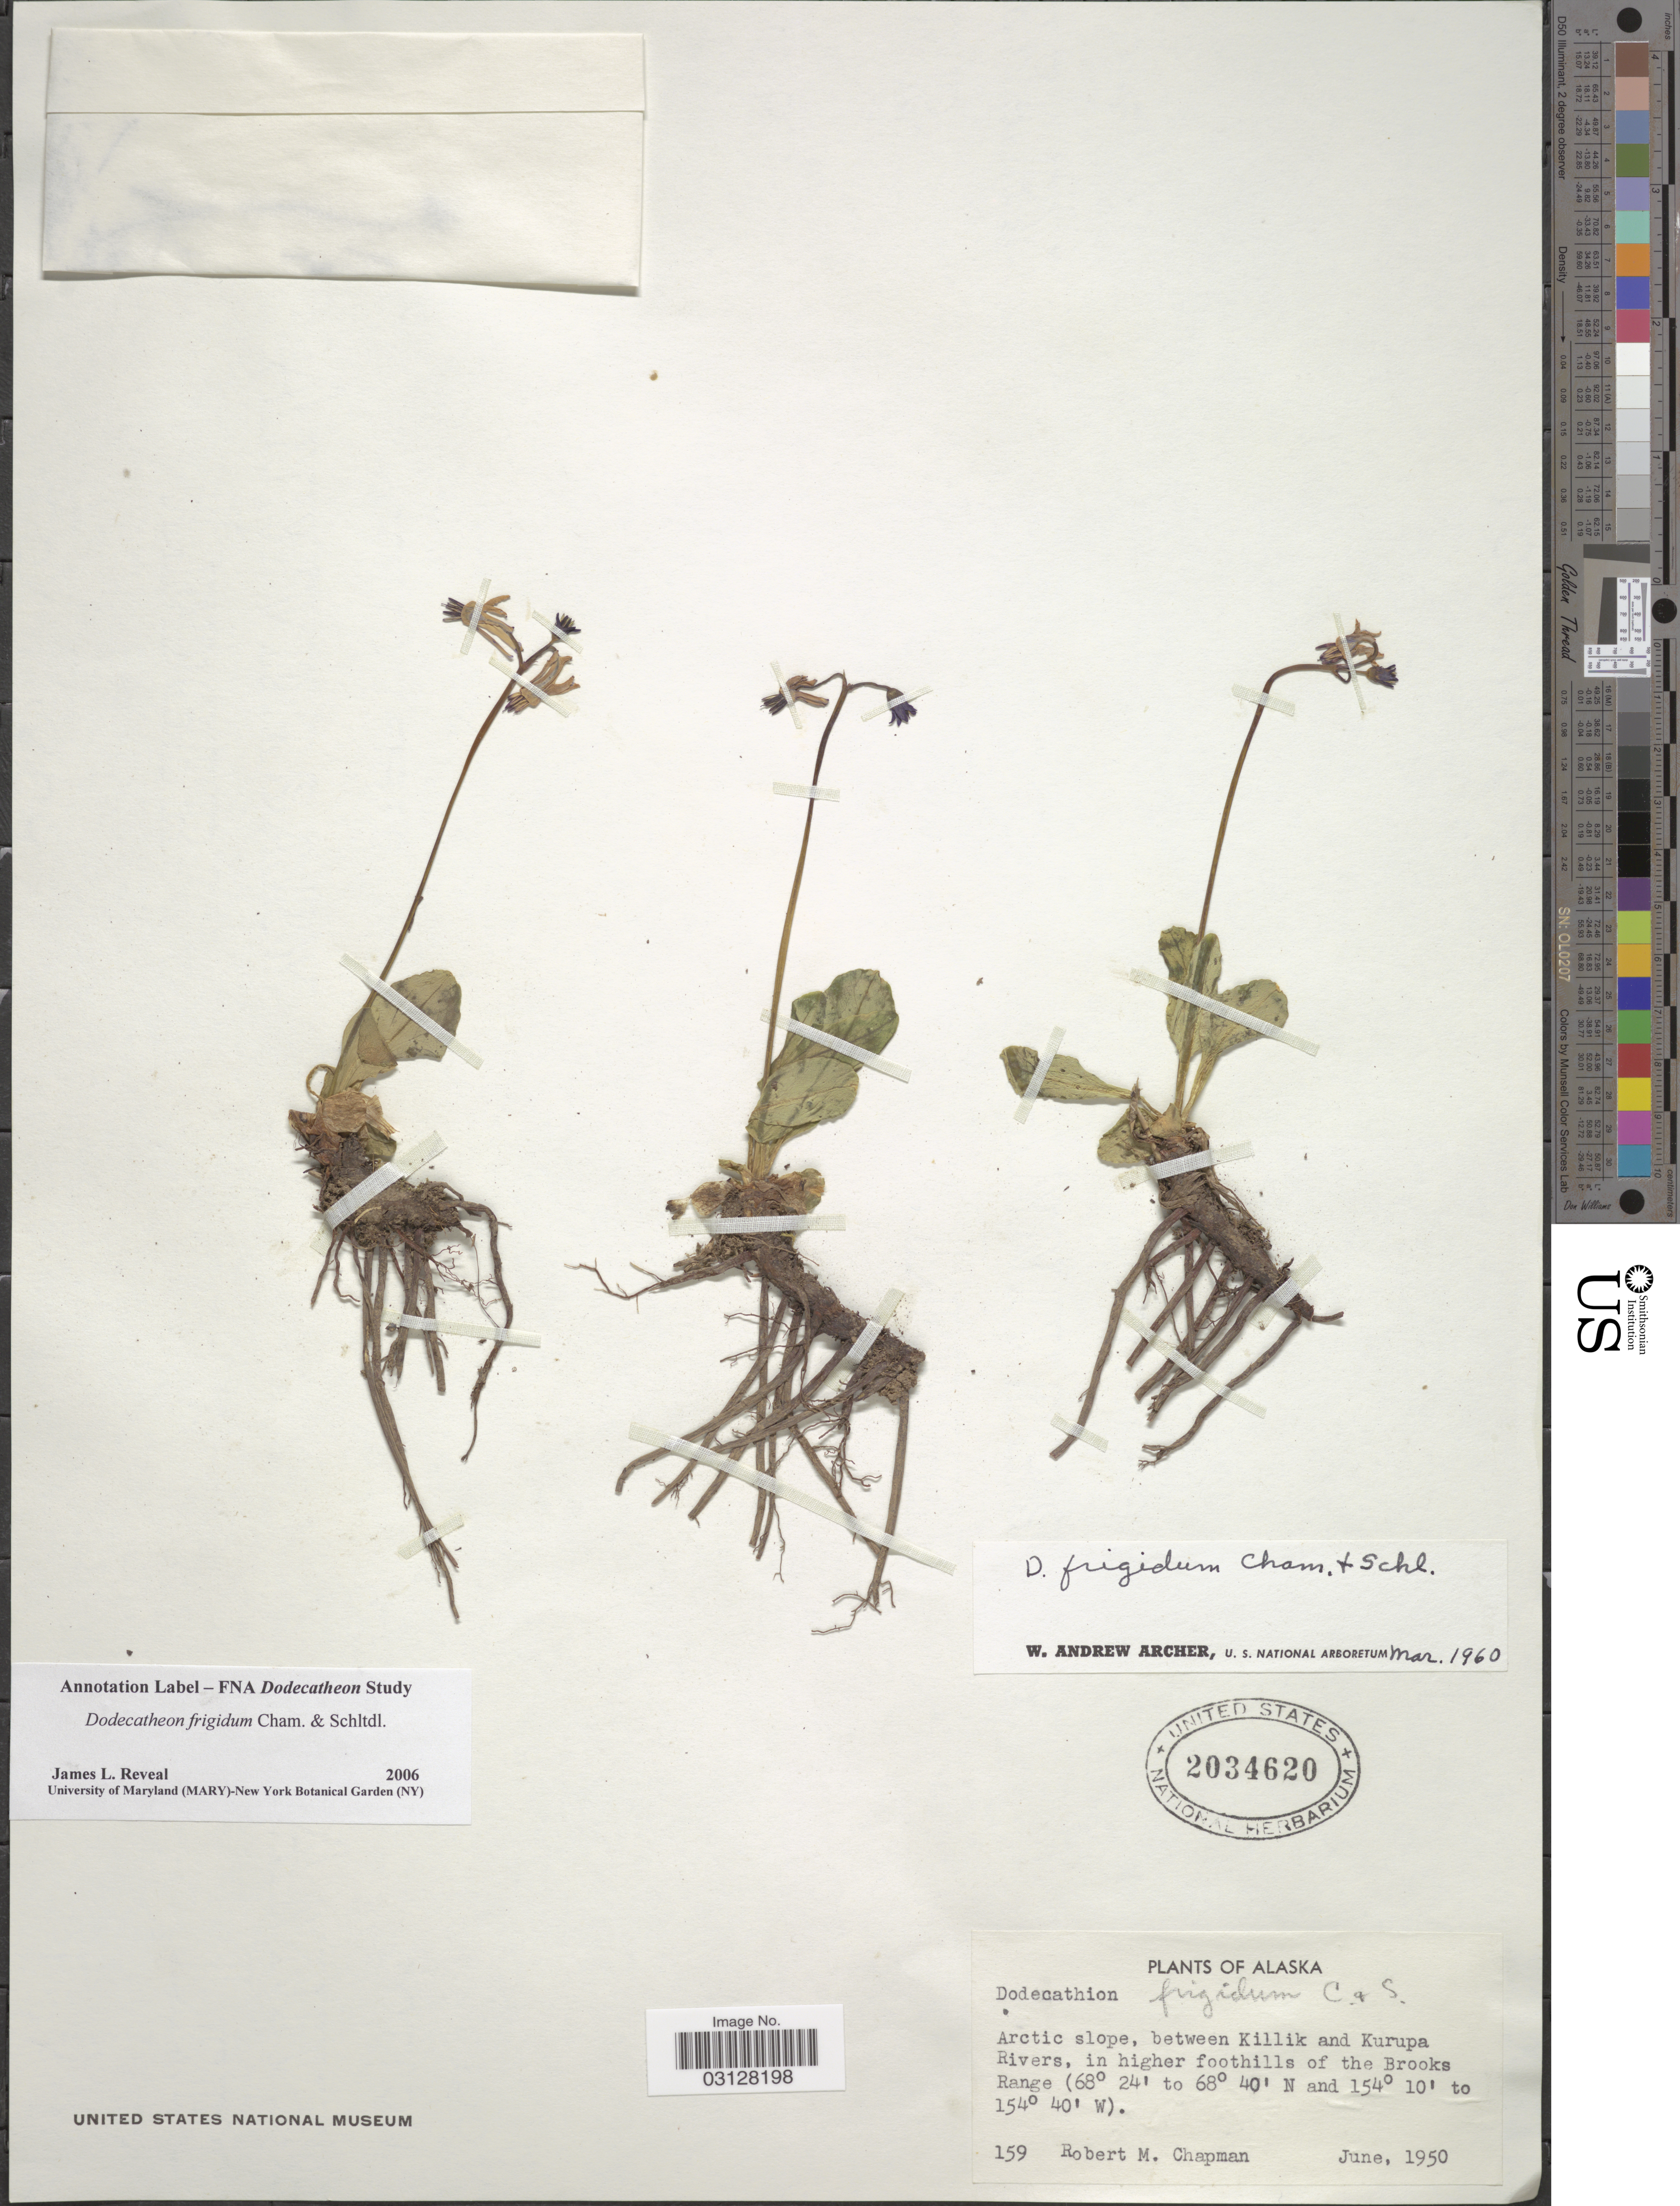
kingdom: Plantae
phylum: Tracheophyta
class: Magnoliopsida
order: Ericales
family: Primulaceae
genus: Dodecatheon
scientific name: Dodecatheon frigidum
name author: Cham. & Schltdl.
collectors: R. M. Chapman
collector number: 159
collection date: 1950-06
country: United States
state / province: Alaska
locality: Arctic slope, between Killik and Kurupa Rivers, in higher foothills of the Brooks Range.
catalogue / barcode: US 2034620